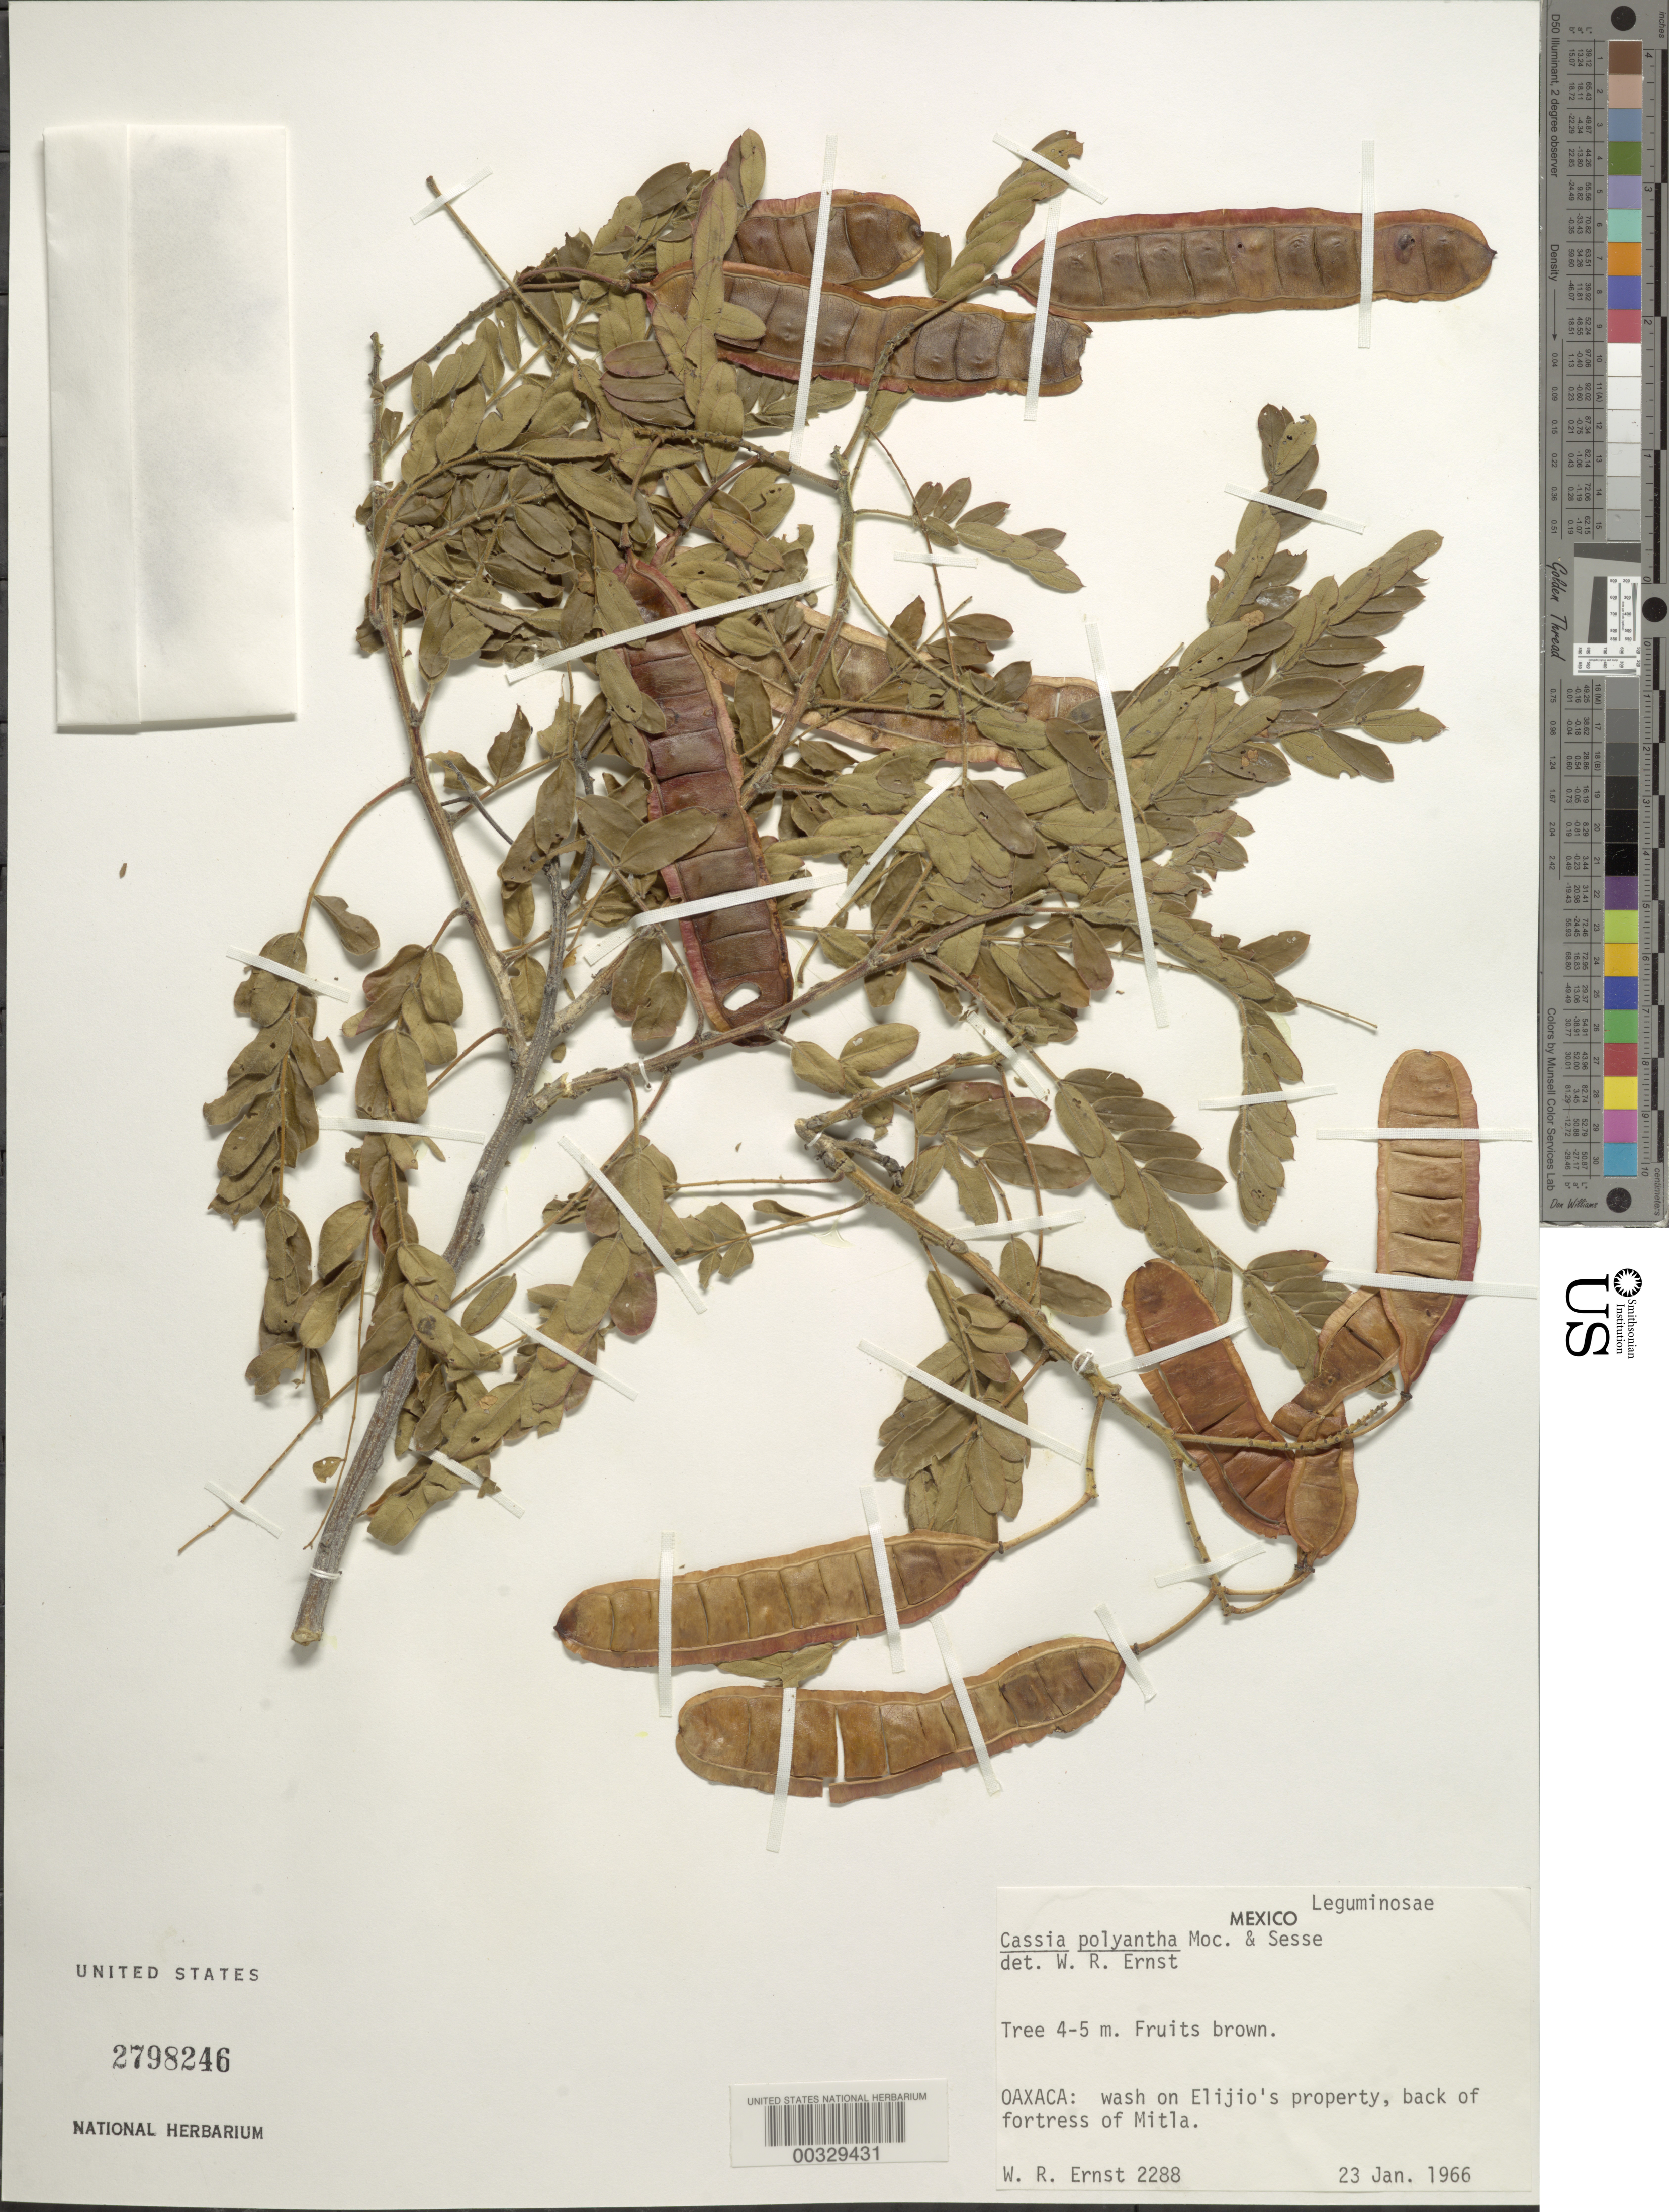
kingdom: Plantae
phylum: Tracheophyta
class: Magnoliopsida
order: Fabales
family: Fabaceae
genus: Senna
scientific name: Senna polyantha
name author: (Coll) H.S. Irwin & Barneby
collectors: W. R. Ernst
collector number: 2288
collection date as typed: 23 Jan 1966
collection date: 1966-01-23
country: Mexico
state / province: Oaxaca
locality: On elijio's back of fortress of mitla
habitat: Wash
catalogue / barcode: US 2798246